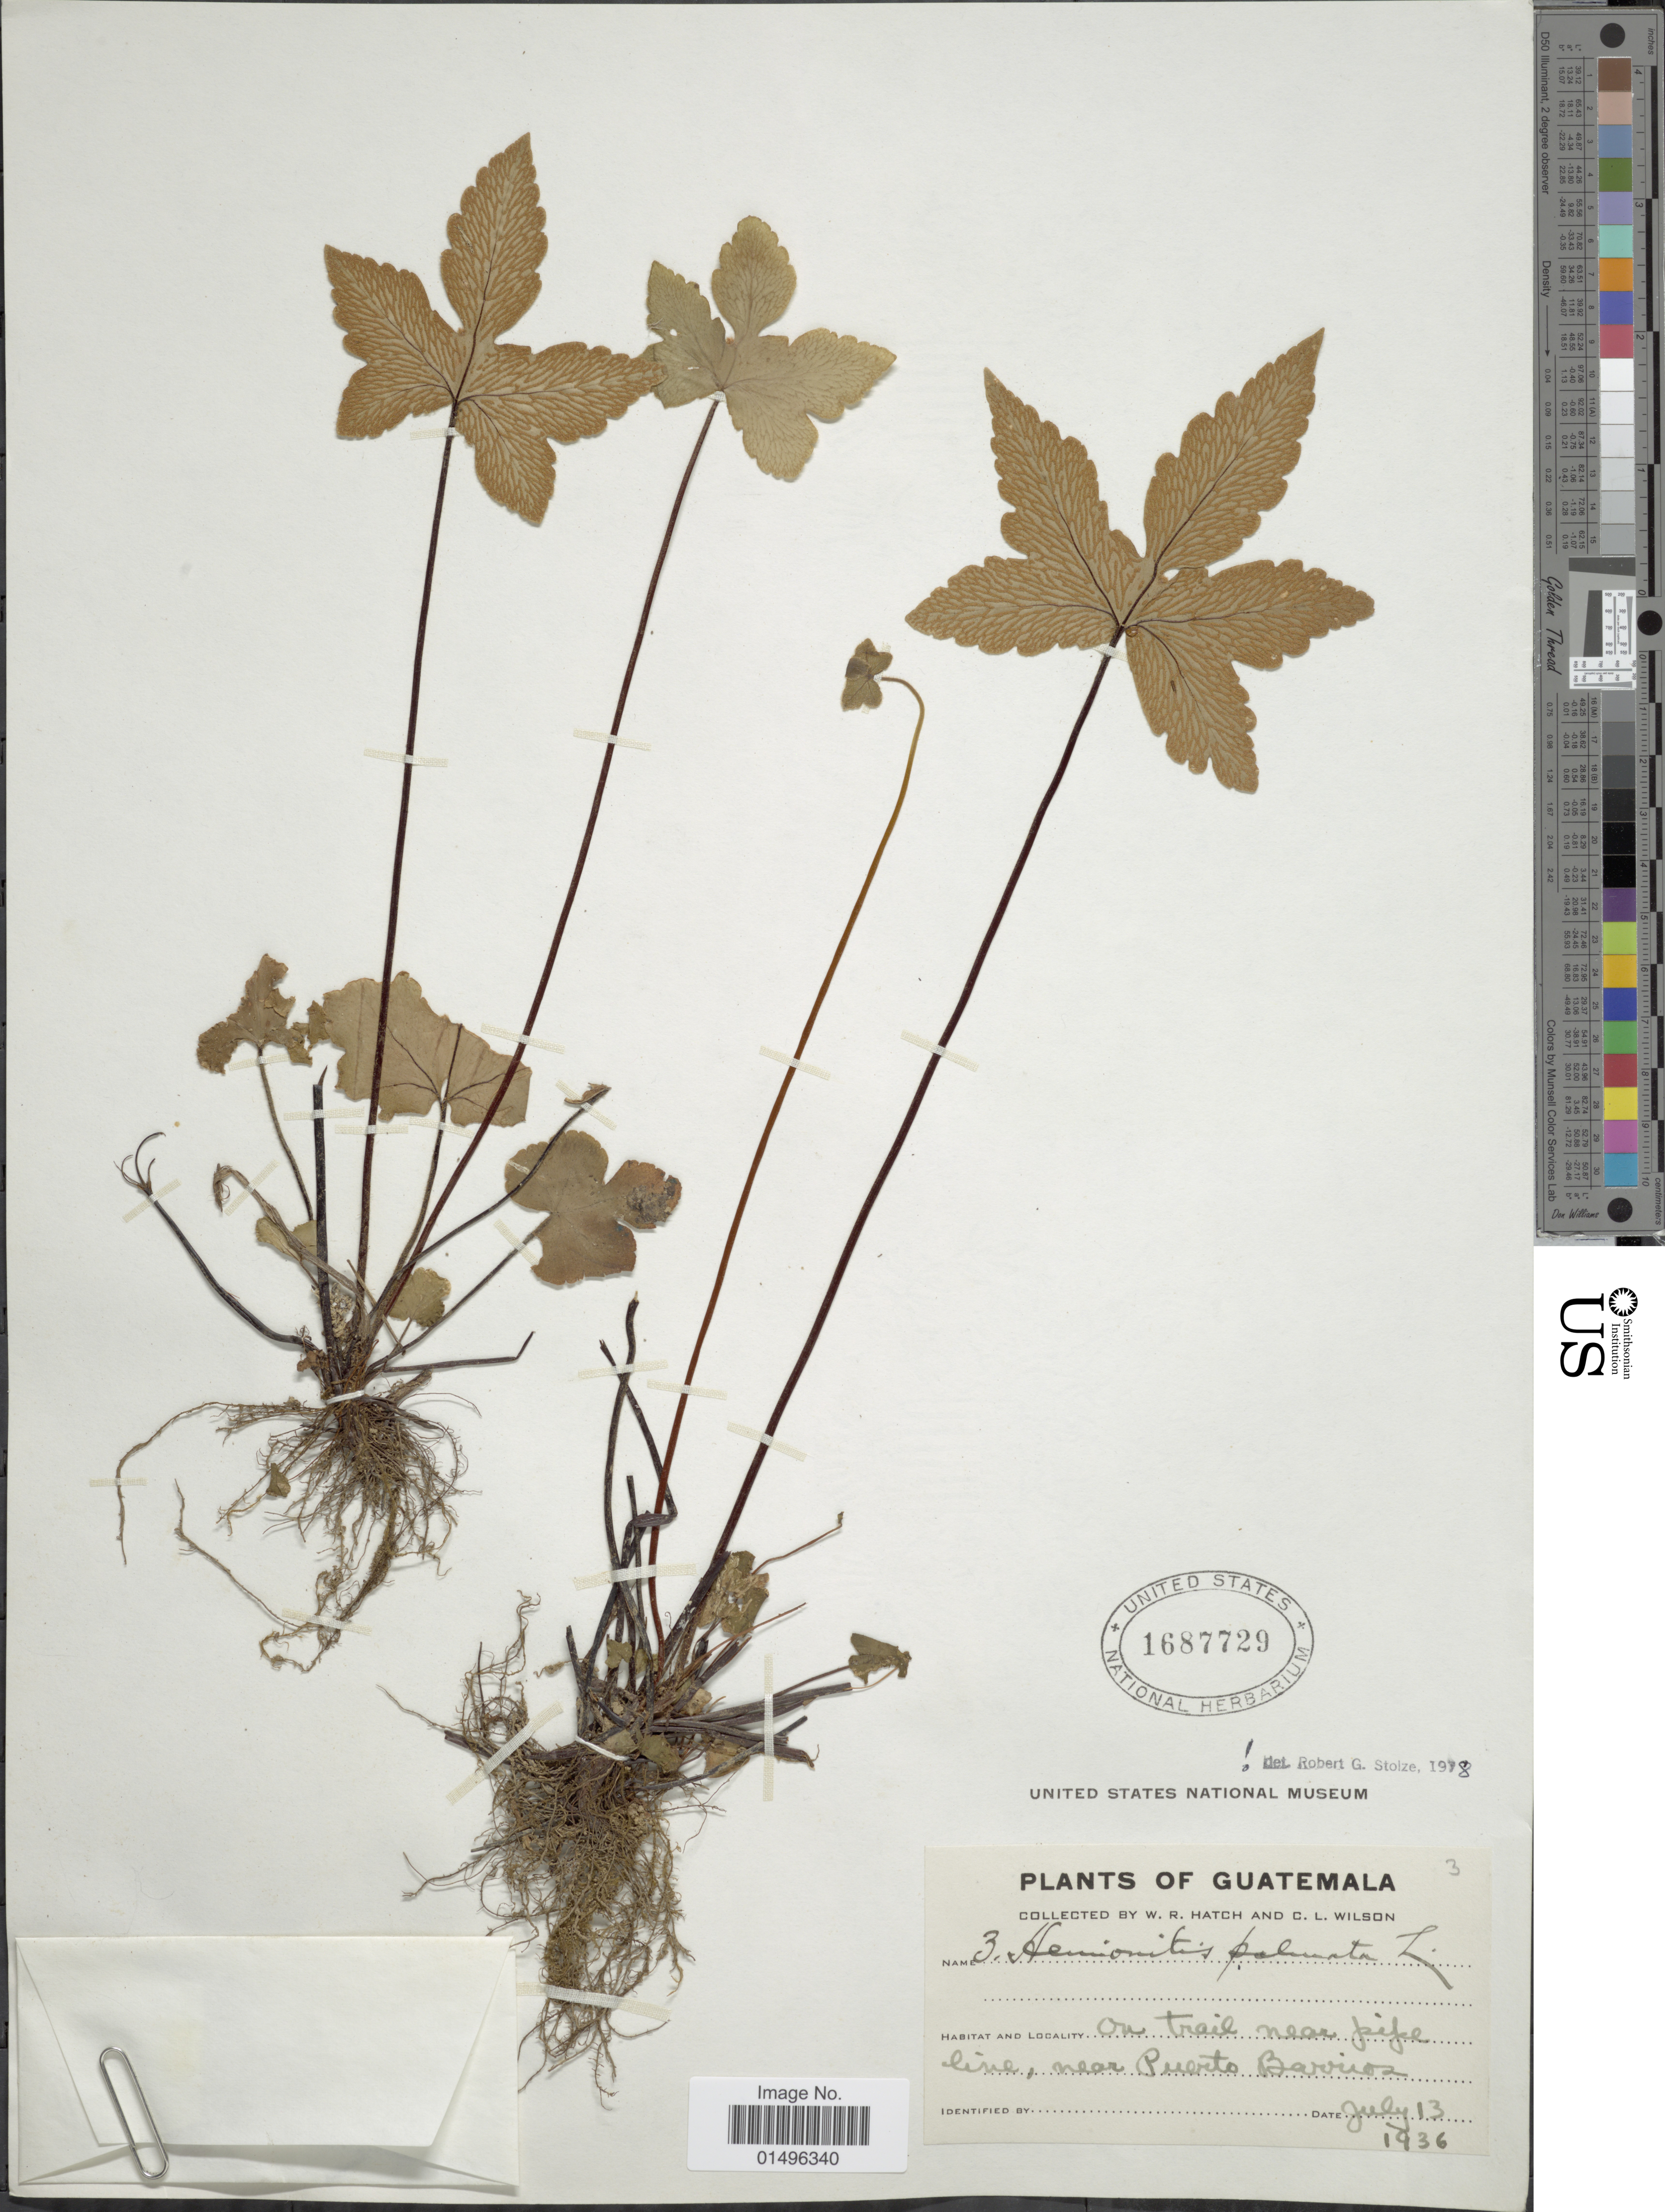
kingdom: Plantae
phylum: Tracheophyta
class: Polypodiopsida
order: Polypodiales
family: Pteridaceae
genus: Hemionitis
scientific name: Hemionitis palmata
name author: L.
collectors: W. Hatch & C. L. Wilson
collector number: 3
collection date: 1936-07-13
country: Guatemala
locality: Guatemala, on trail near pipe line, near Puerto Barrioz.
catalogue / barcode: US 1687729